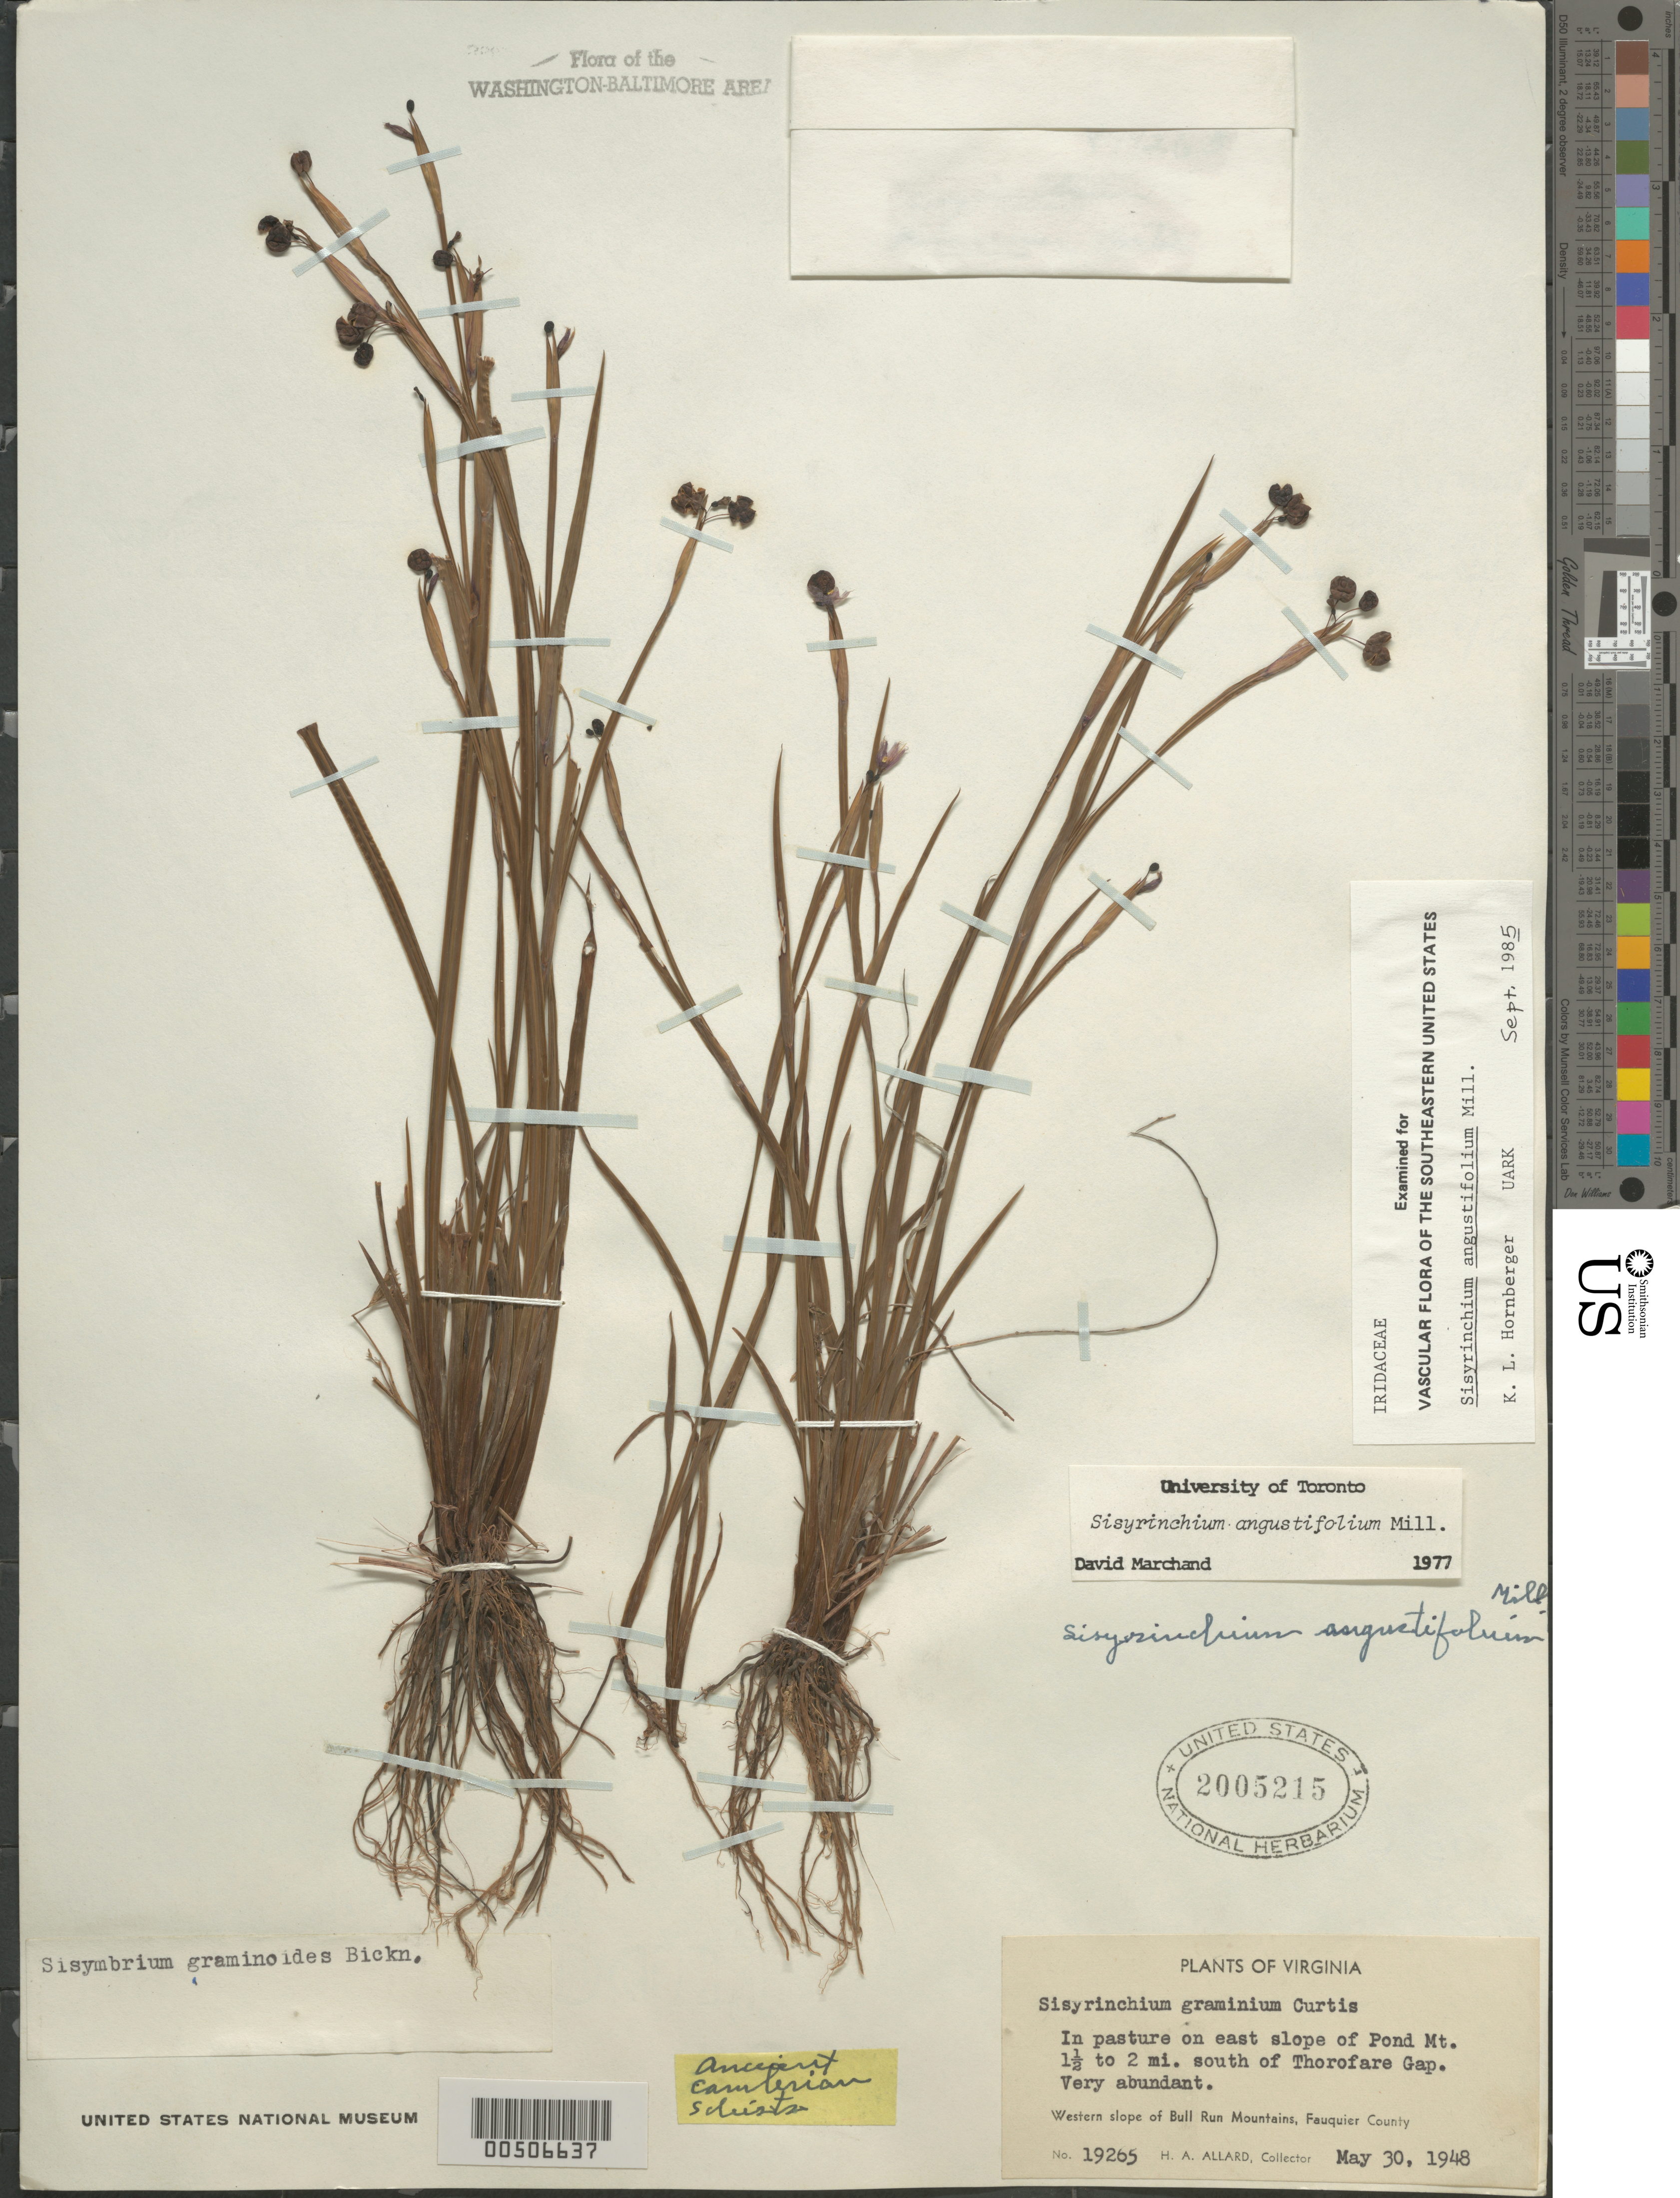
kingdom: Plantae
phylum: Tracheophyta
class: Liliopsida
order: Asparagales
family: Iridaceae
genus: Sisyrinchium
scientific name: Sisyrinchium angustifolium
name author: Mill.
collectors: H. A. Allard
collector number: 19265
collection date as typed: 30 May 1948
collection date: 1948-05-30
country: United States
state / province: Virginia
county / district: Fauquier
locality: Along Broad Run, S of Thorofare Gap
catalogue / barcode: US 2005215